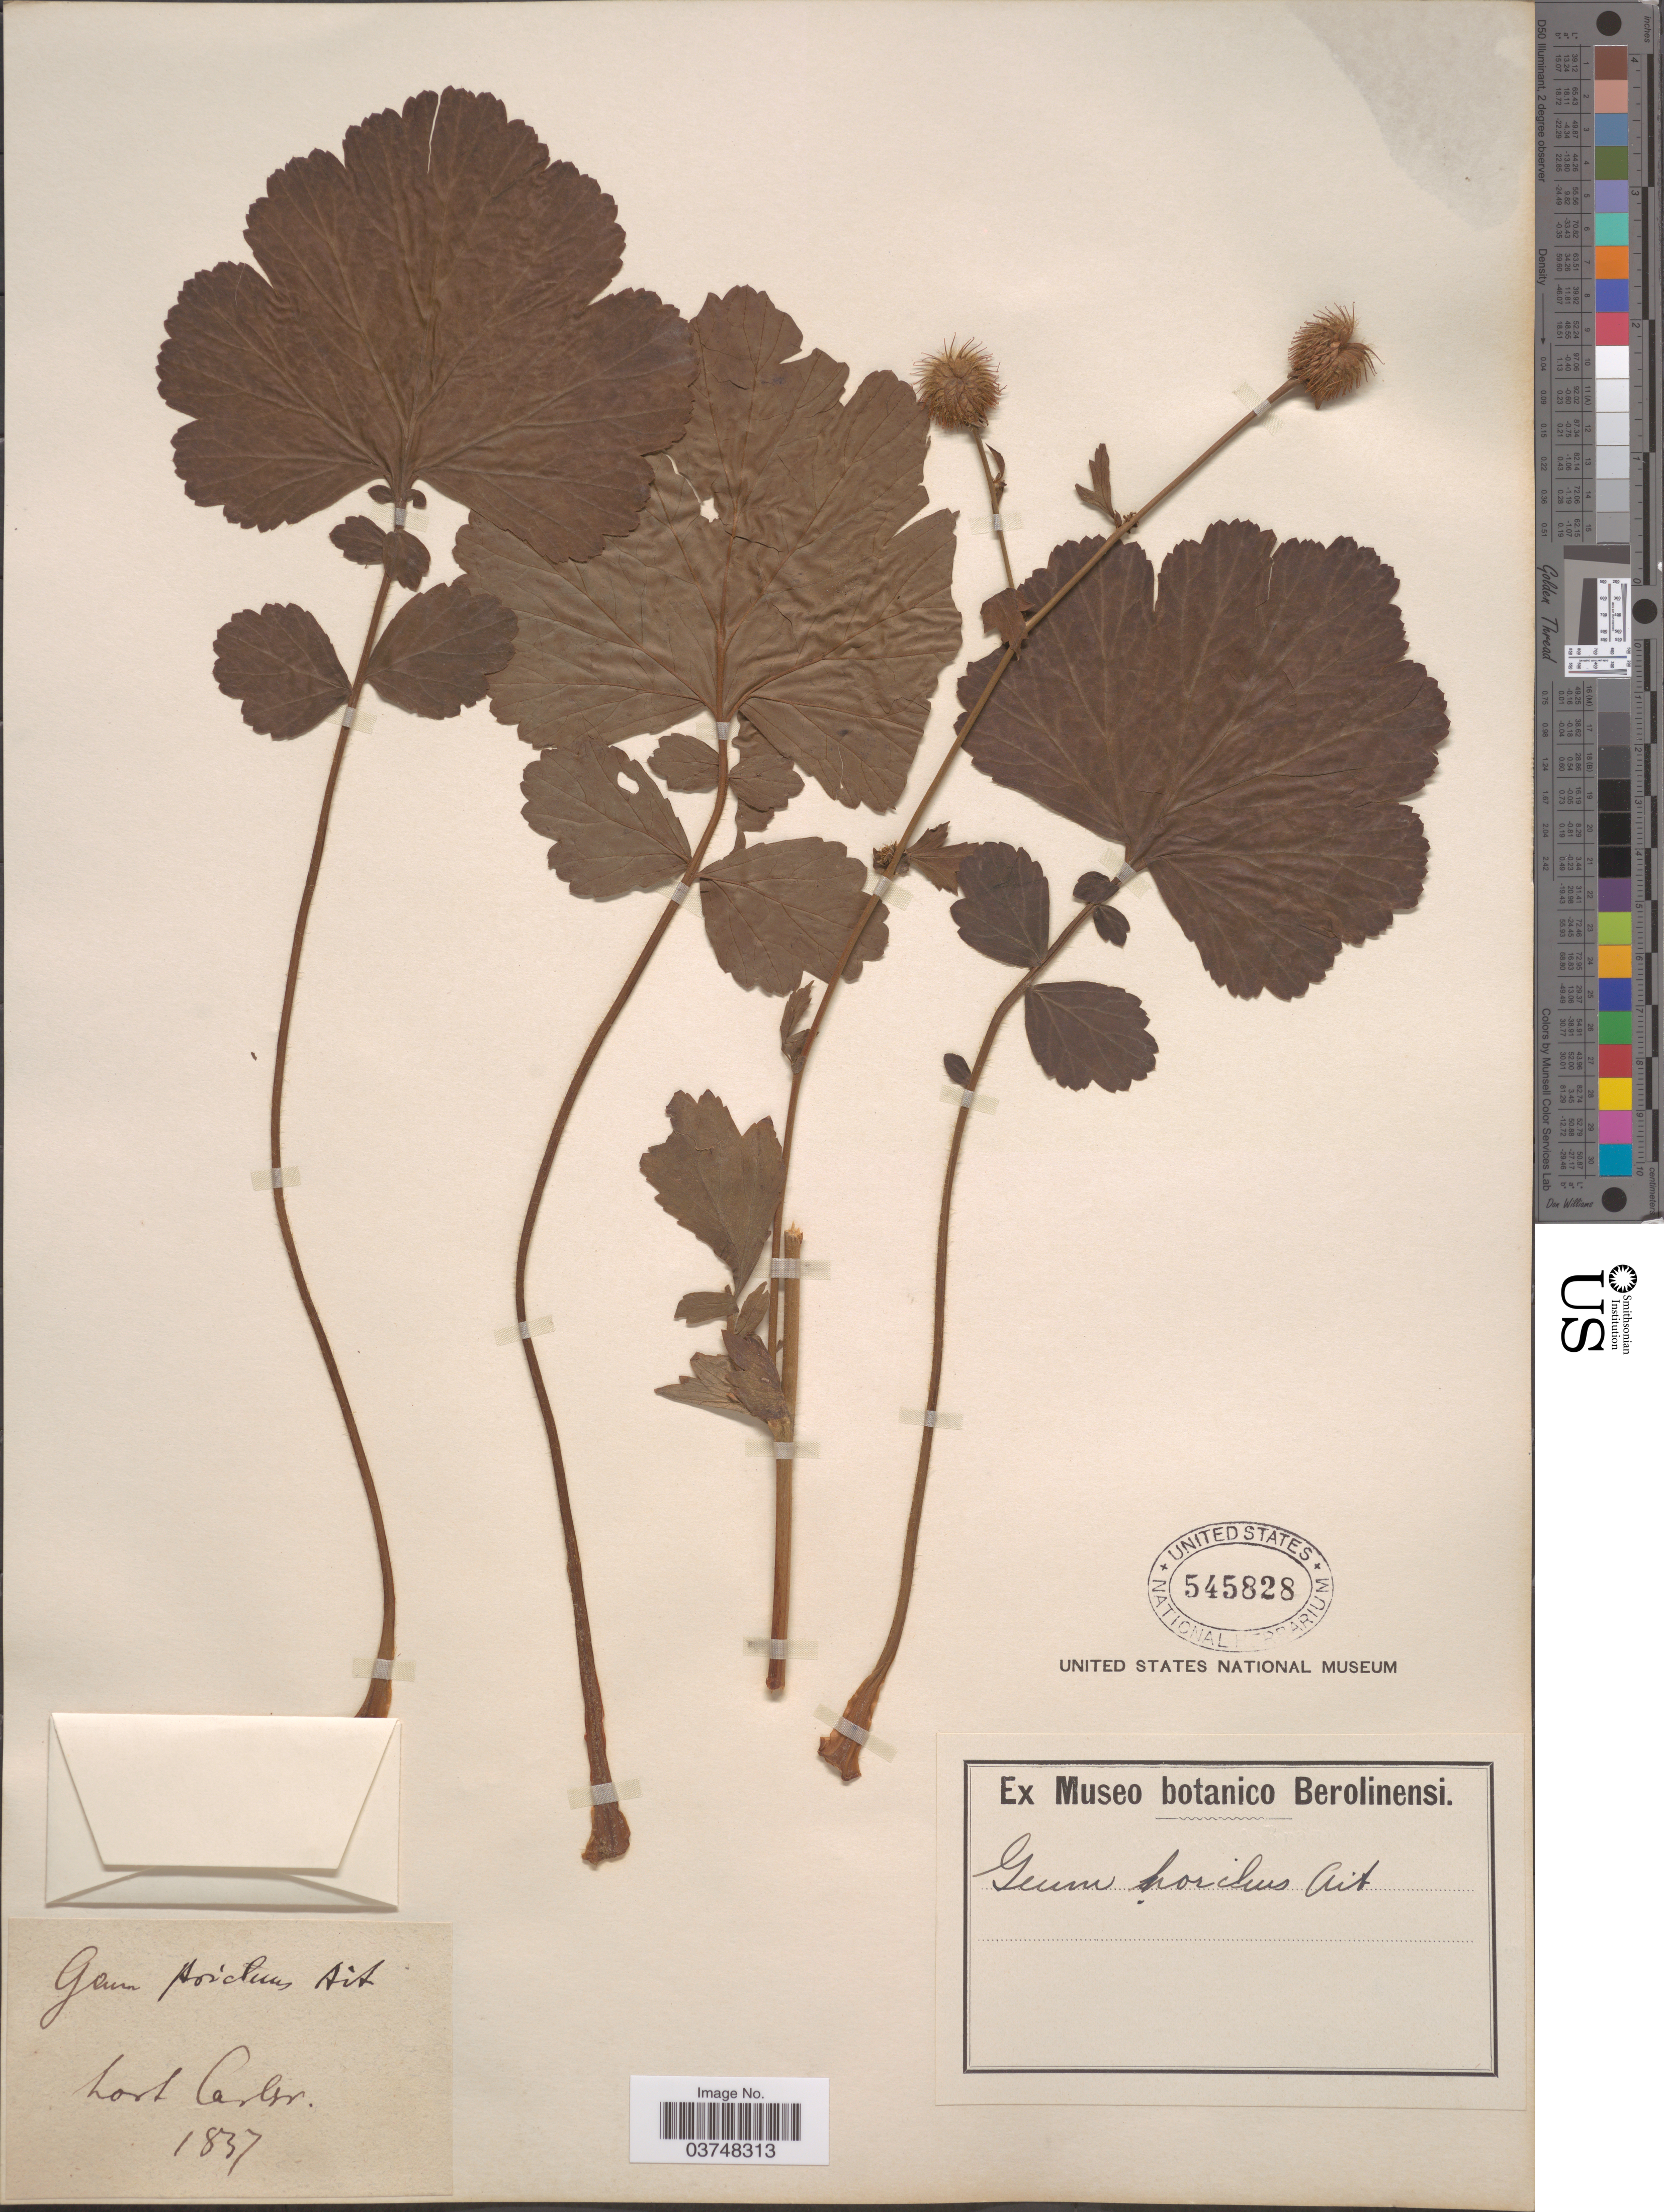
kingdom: Plantae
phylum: Tracheophyta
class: Magnoliopsida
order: Rosales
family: Rosaceae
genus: Geum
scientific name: Geum strictum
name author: Aiton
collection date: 1837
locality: Hort Carlsr [interpreted].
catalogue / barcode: US 545828